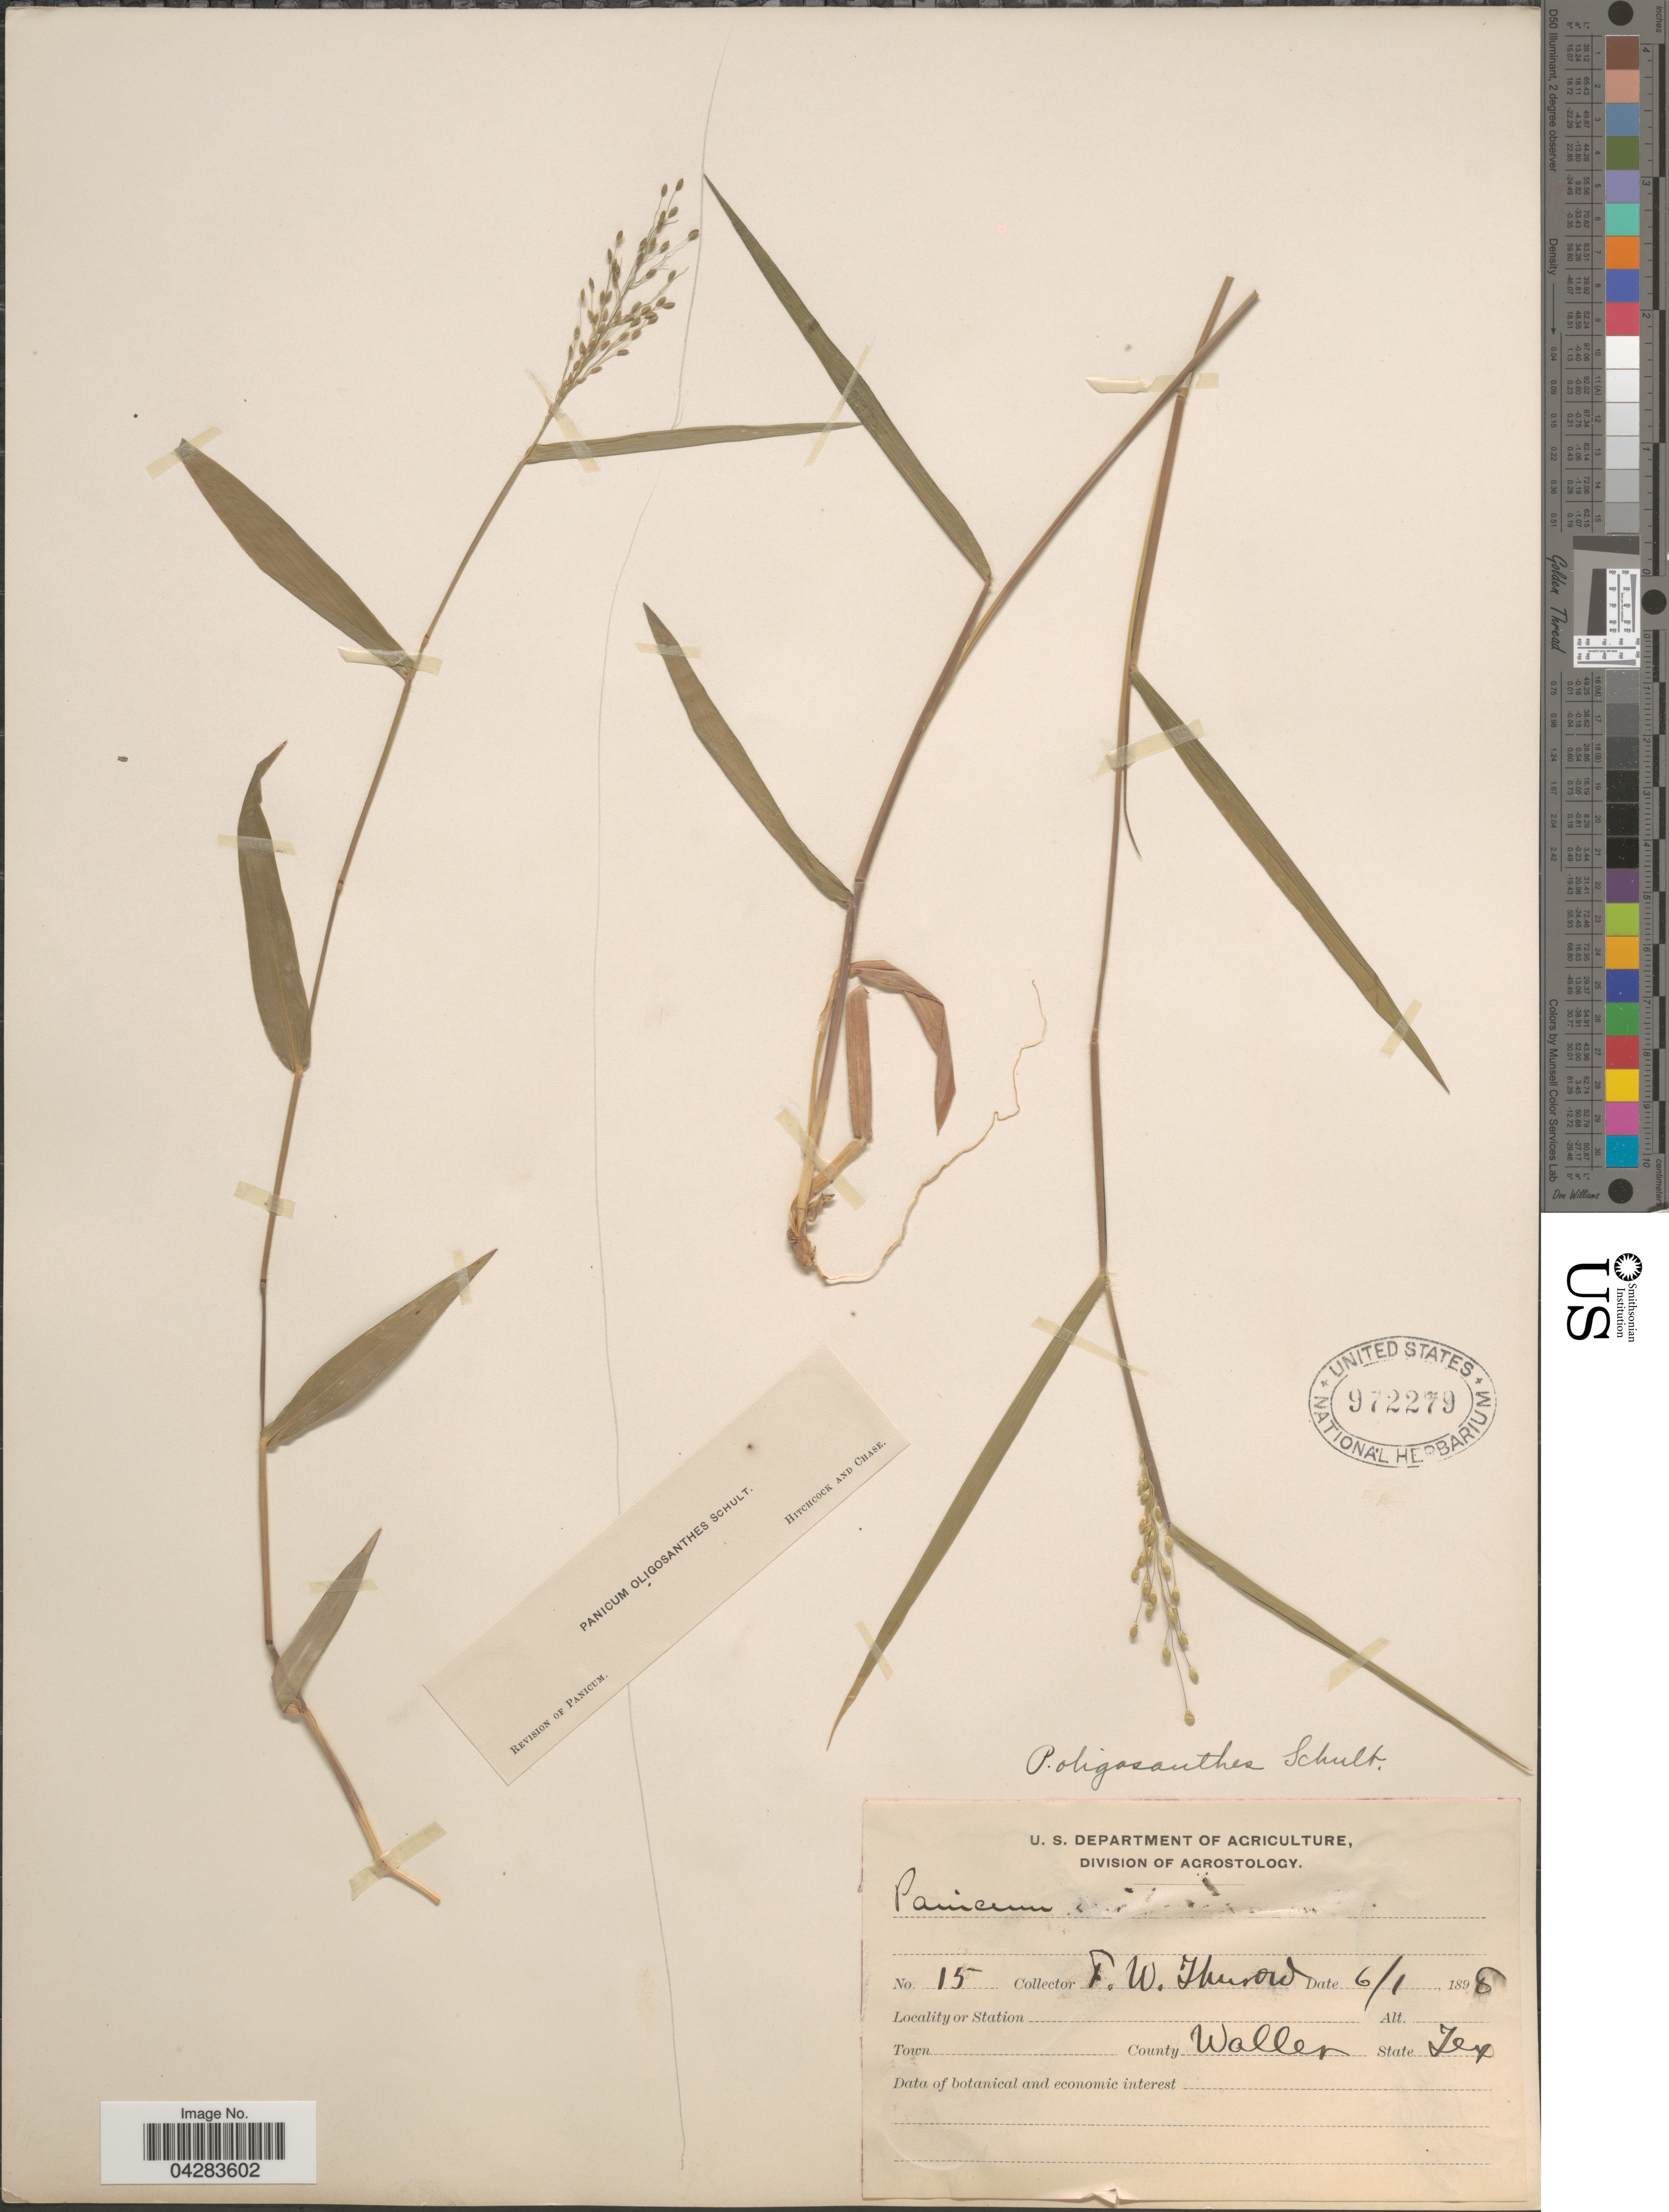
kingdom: Plantae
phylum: Tracheophyta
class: Liliopsida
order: Poales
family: Poaceae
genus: Dichanthelium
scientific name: Dichanthelium oligosanthes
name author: (Schult.) Gould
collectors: F. W. Thurow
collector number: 15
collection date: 1898-06-01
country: United States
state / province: Texas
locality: County Waller.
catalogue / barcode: US 972279